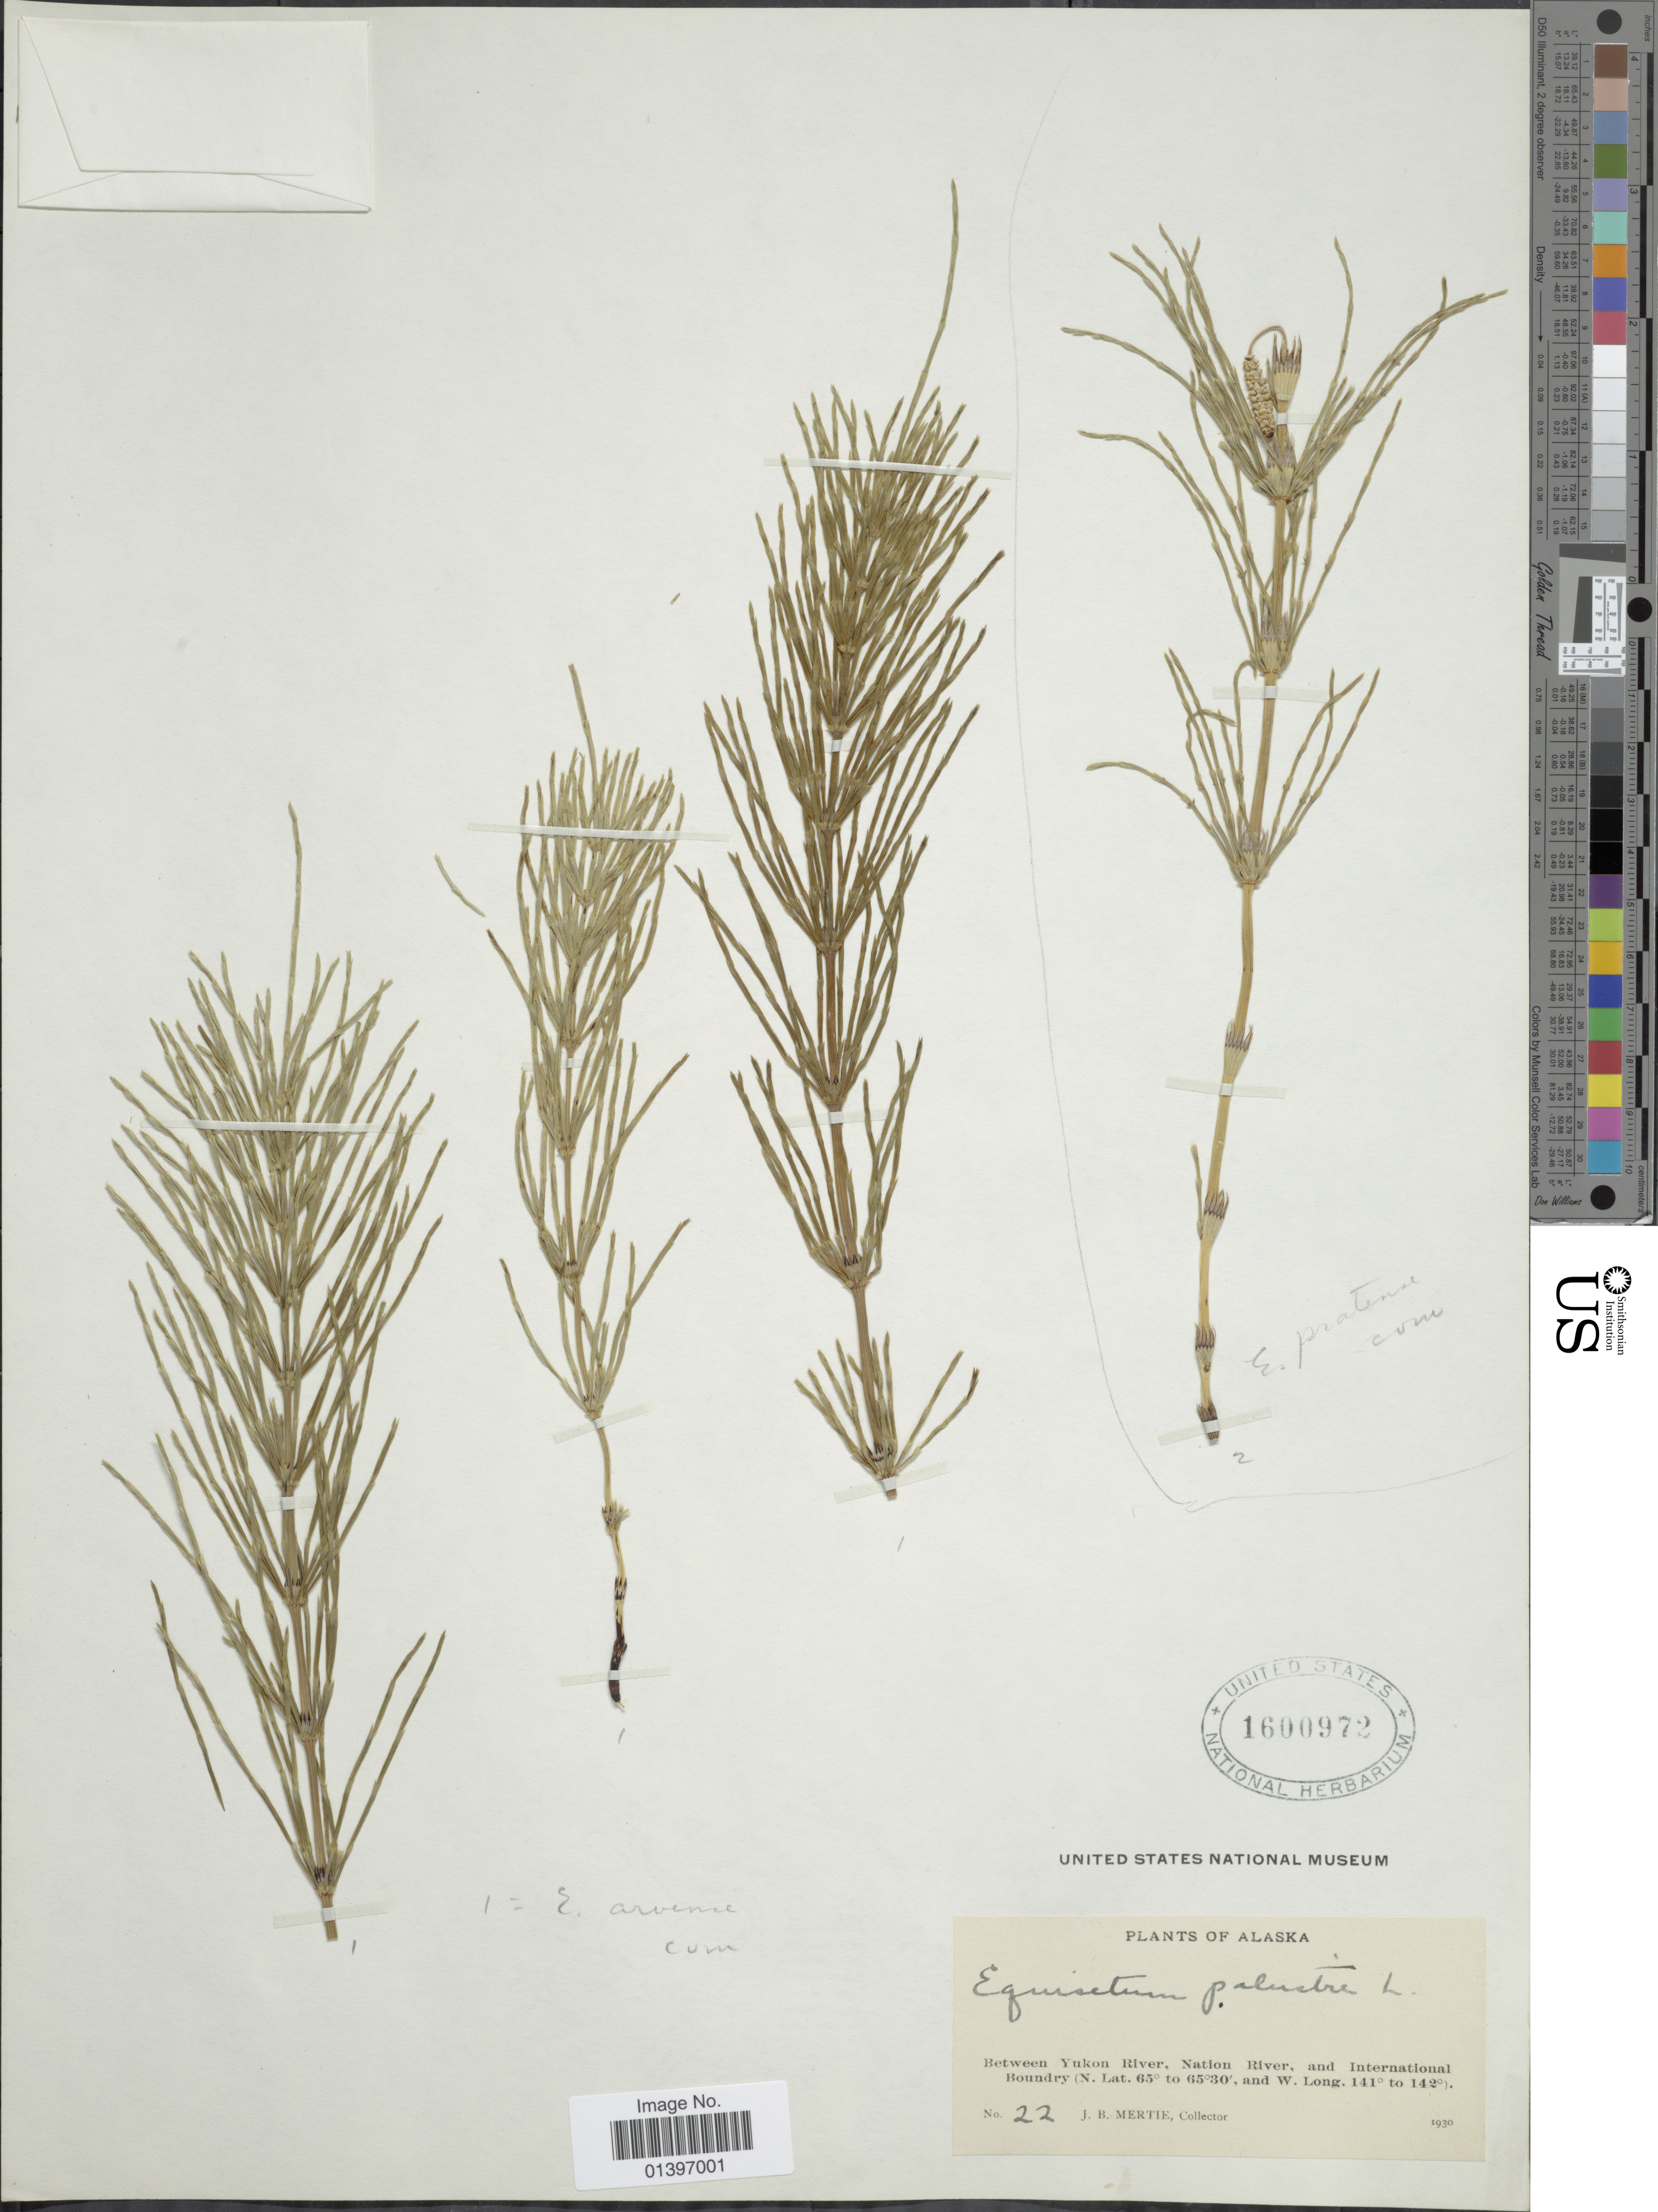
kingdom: Plantae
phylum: Tracheophyta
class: Polypodiopsida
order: Equisetales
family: Equisetaceae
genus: Equisetum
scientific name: Equisetum pratense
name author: Ehrh.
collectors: J. Mertie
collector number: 22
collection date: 1930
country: United States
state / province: Alaska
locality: Between Yukon River, Nation River, and International Boundary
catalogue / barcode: US 1600972